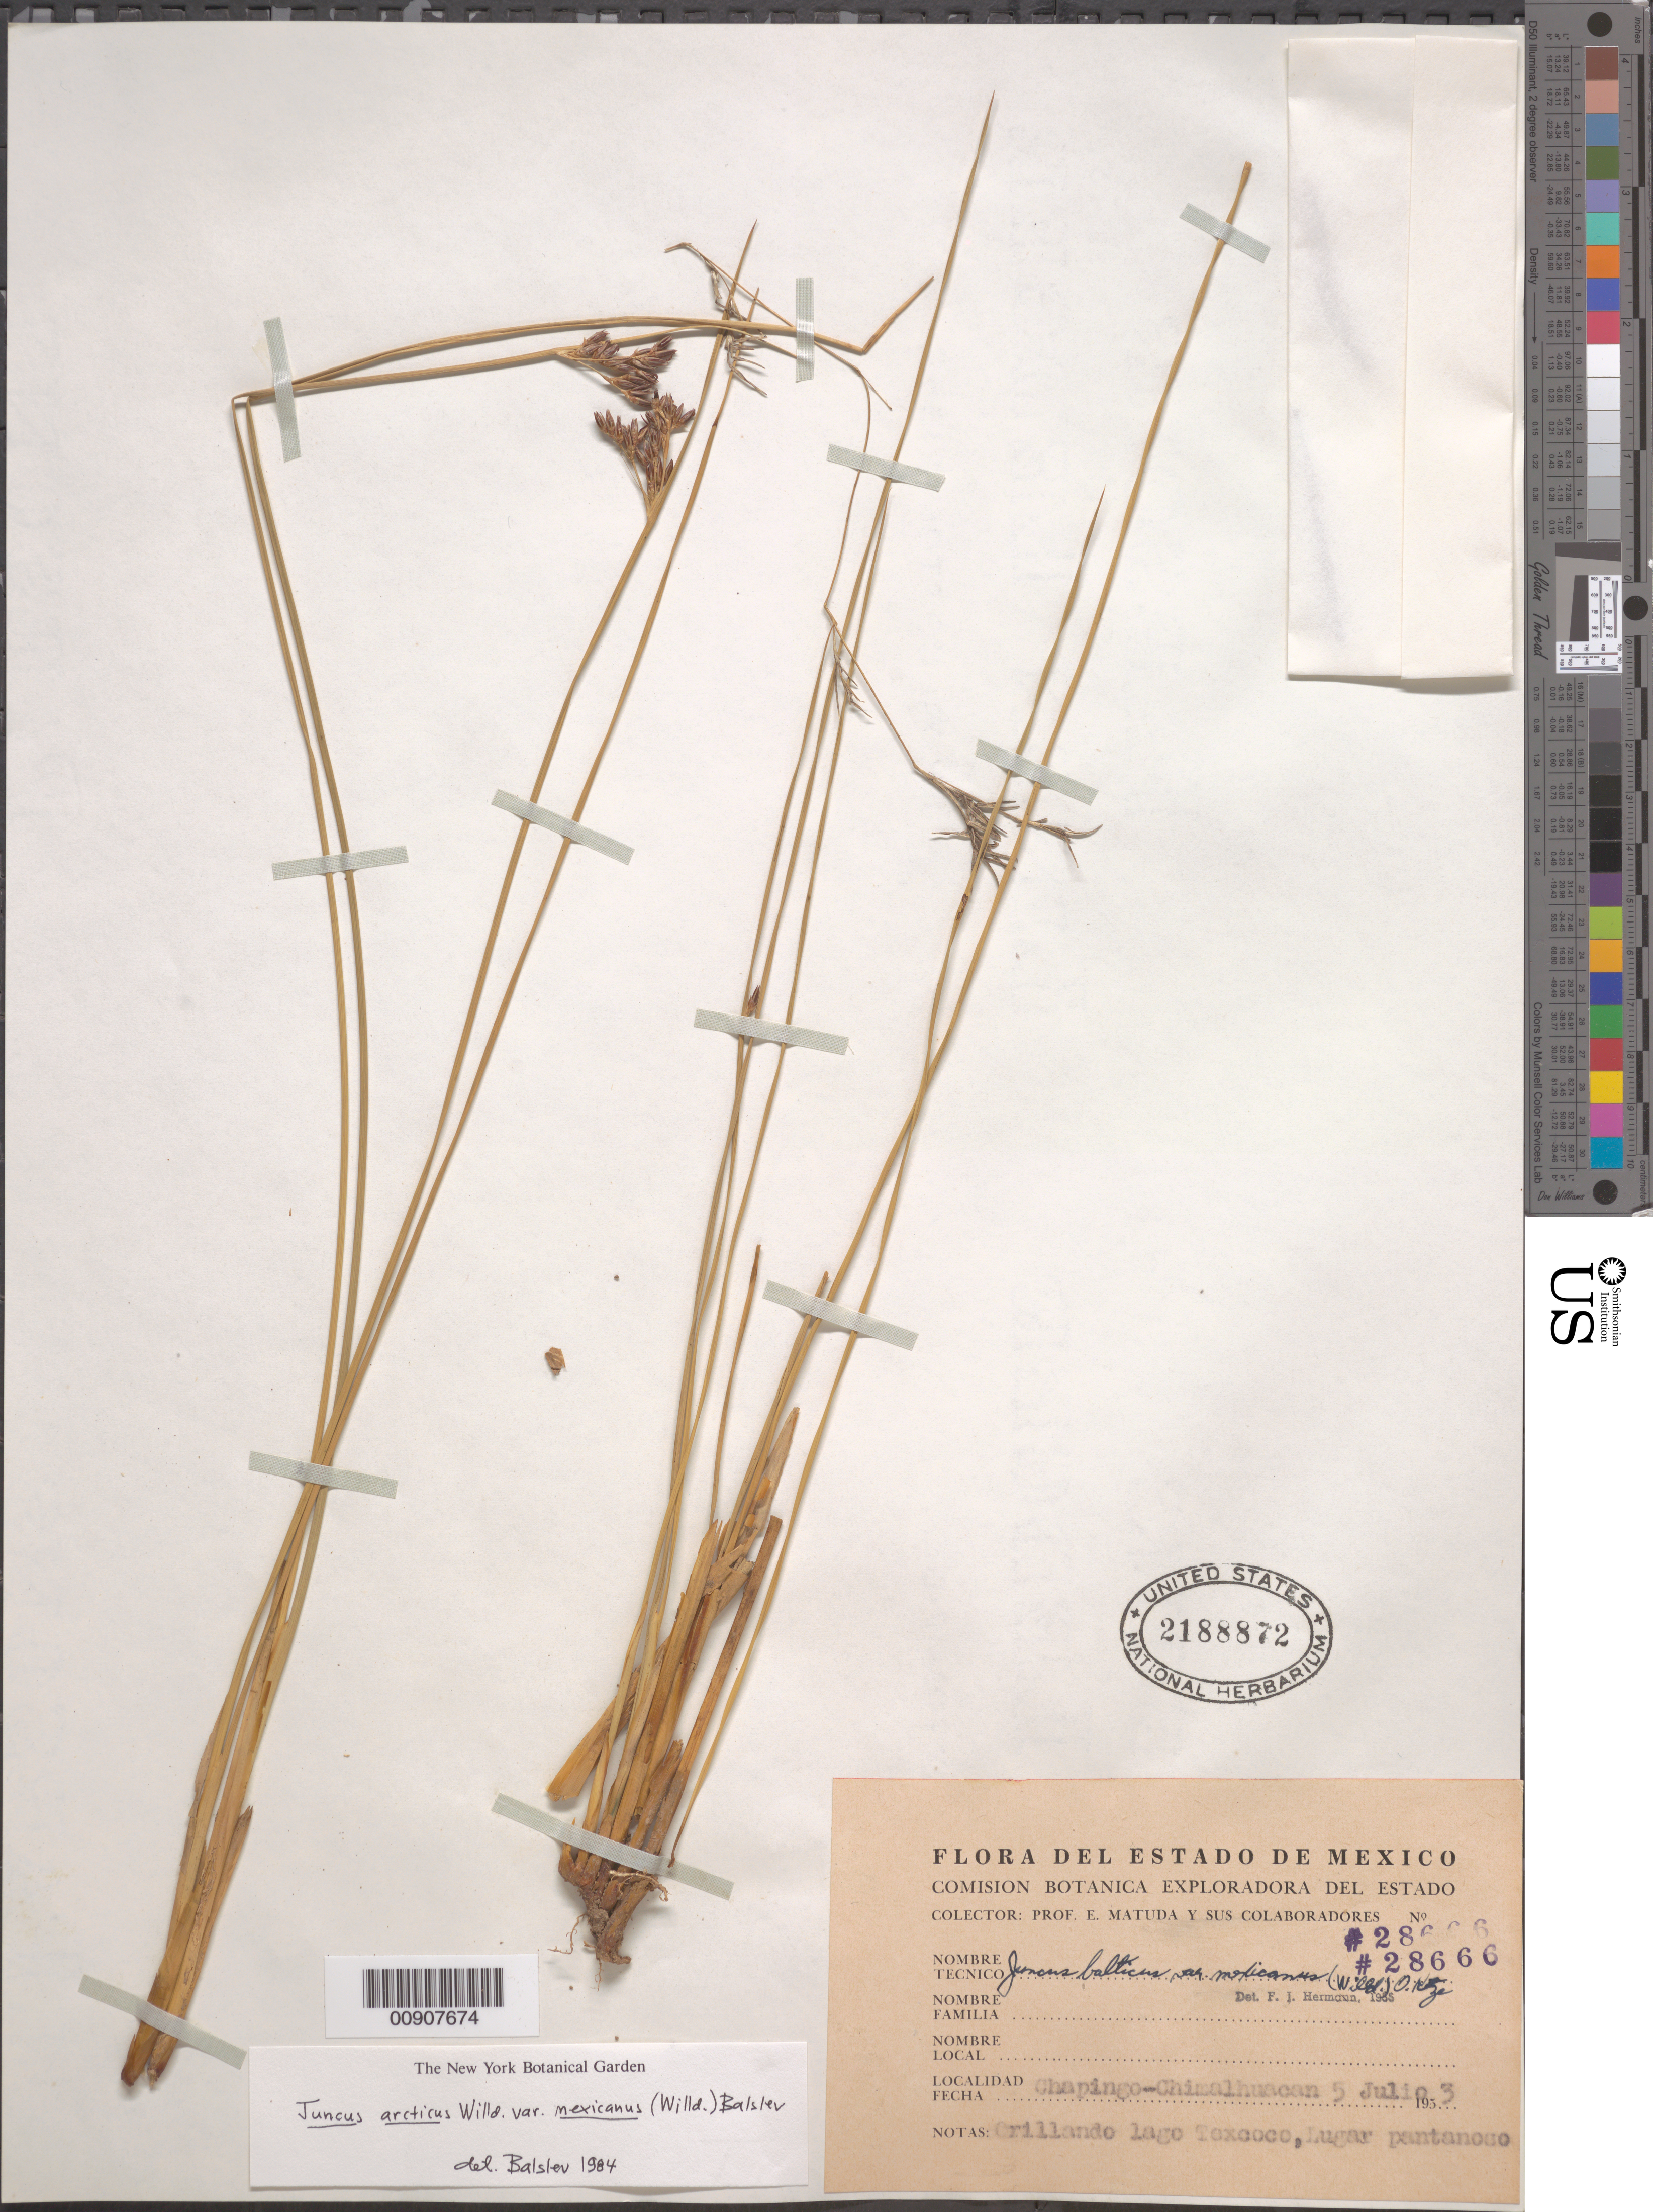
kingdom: Plantae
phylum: Tracheophyta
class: Liliopsida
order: Poales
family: Juncaceae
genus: Juncus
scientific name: Juncus arcticus var. mexicanus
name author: Willd.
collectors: E. Matuda & et al.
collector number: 28666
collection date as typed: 05 Jul 1953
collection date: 1953-07-05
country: Mexico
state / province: México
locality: Chapingo - Chimalhuacan. Orillando lago Texcoco. Estado de México.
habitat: Orillando lago, lugar pantanoso.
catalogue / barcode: US 2188872